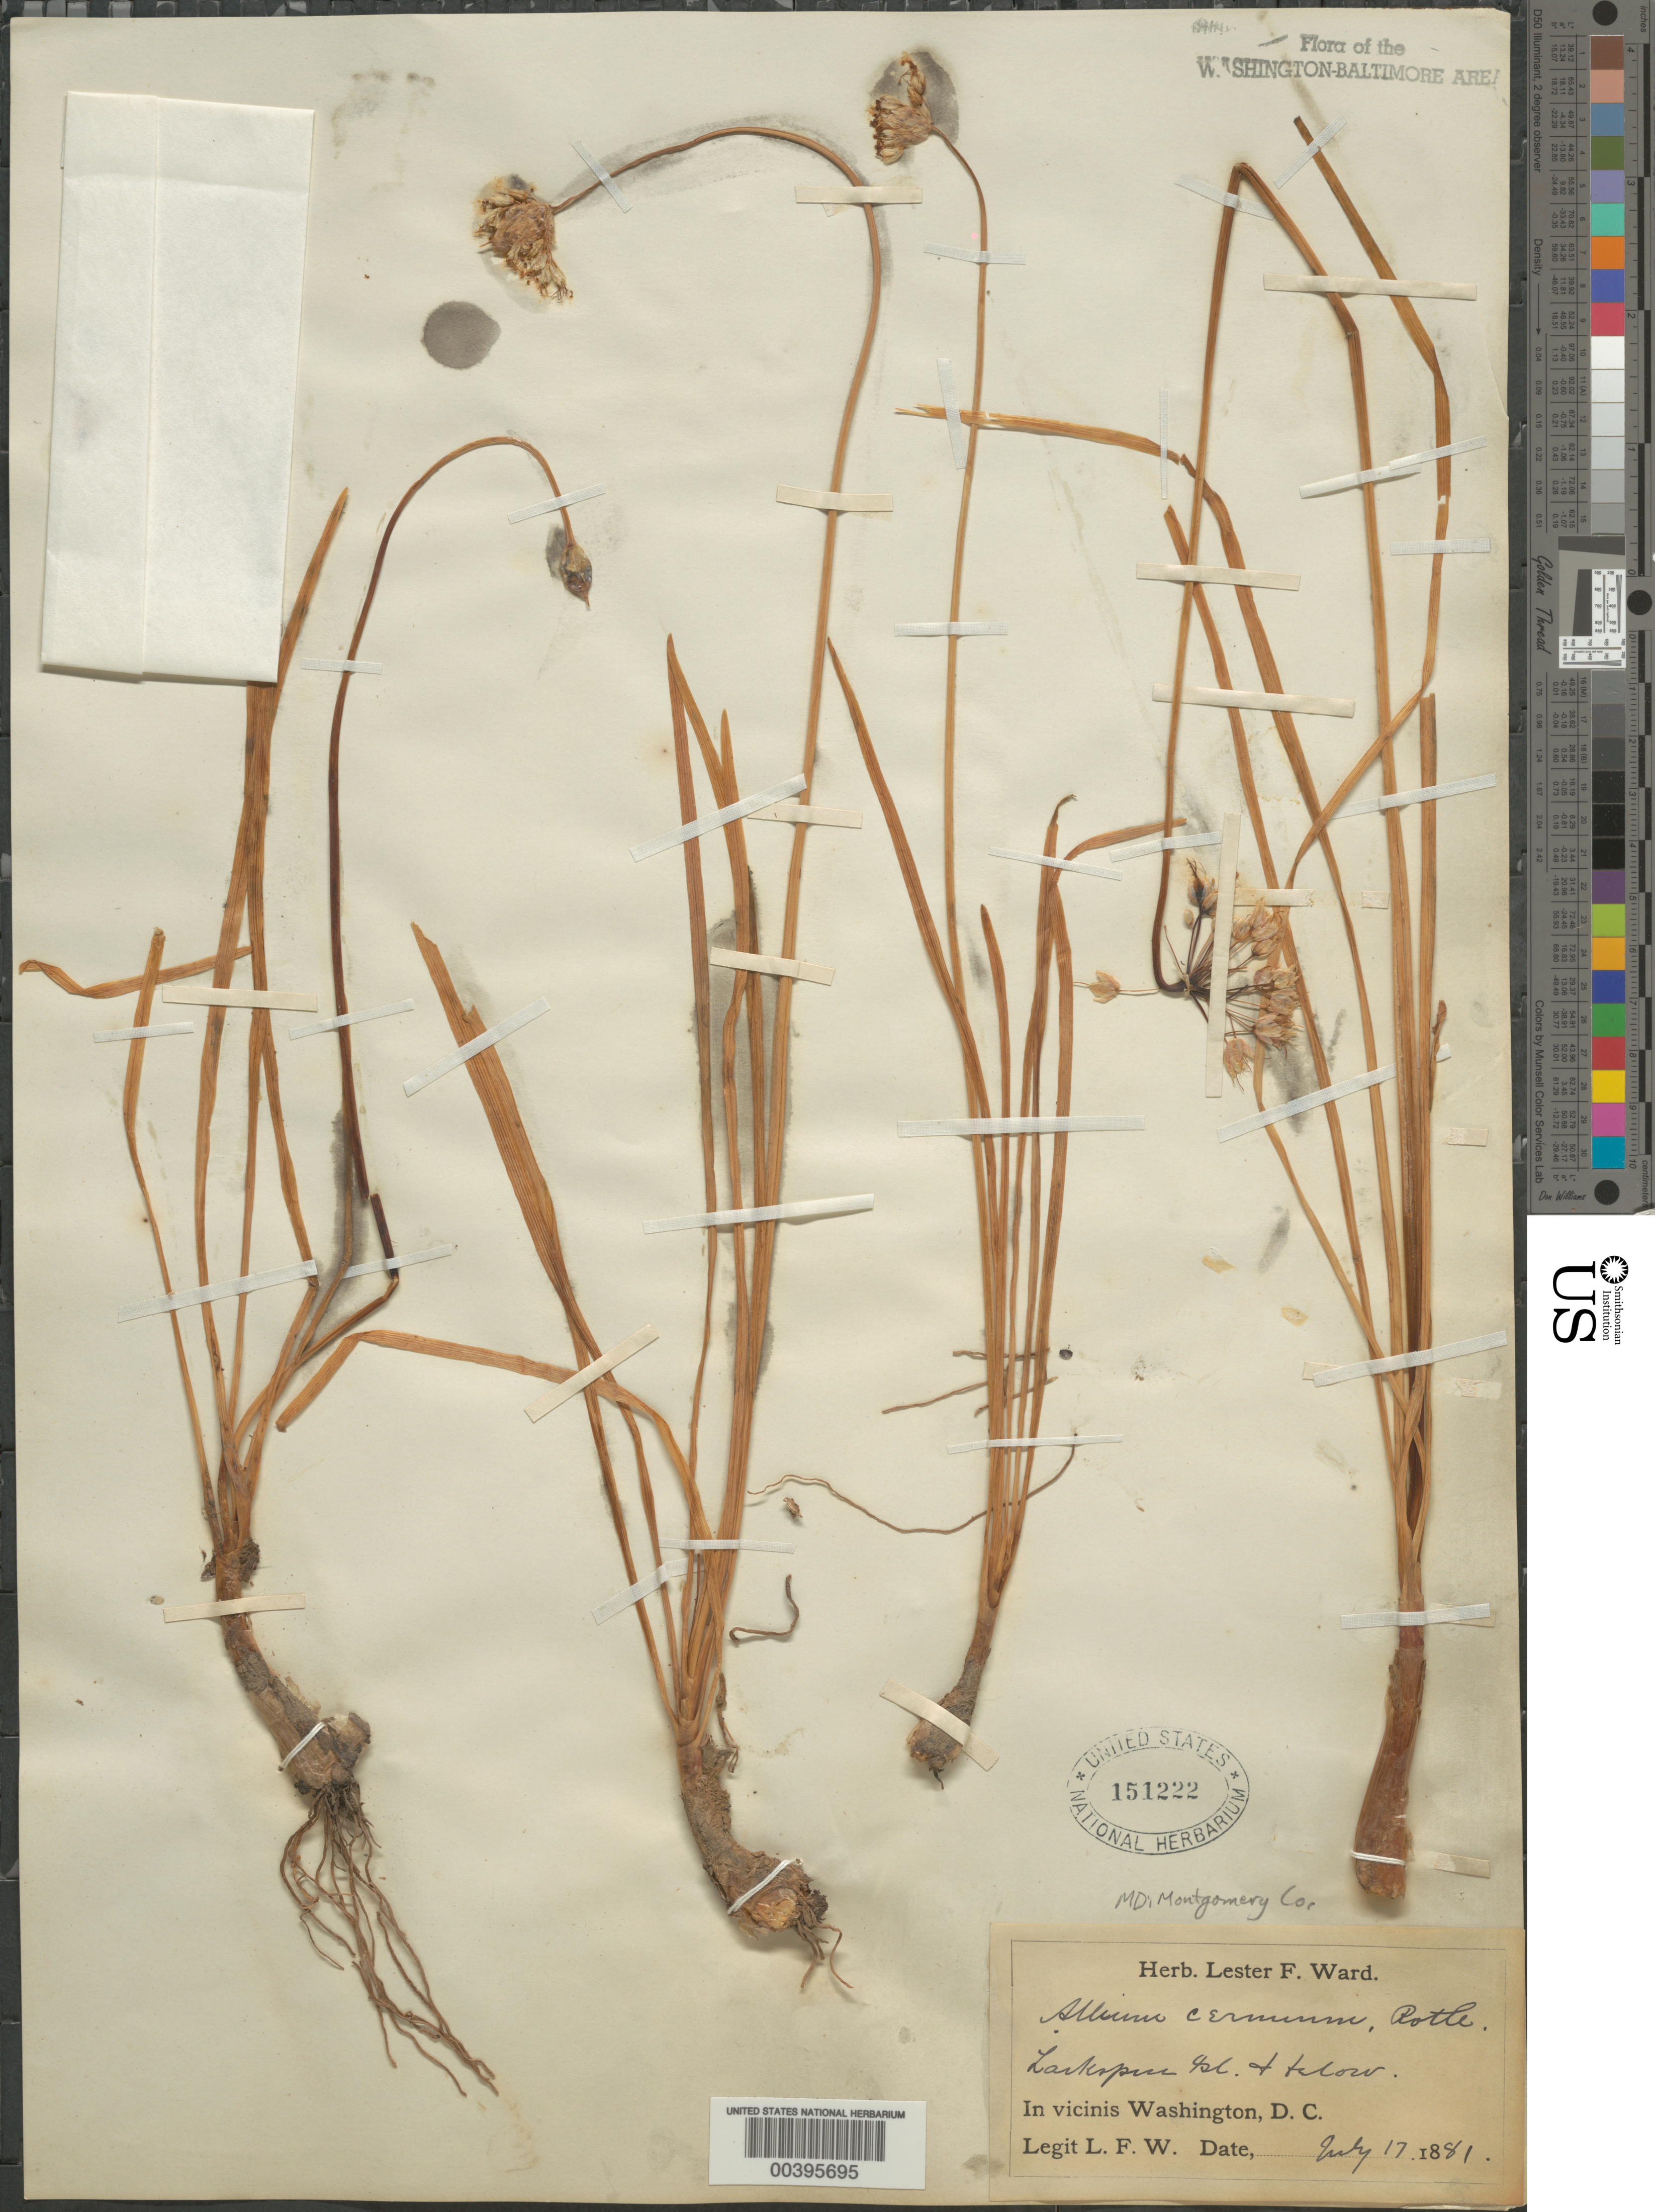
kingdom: Plantae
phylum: Tracheophyta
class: Liliopsida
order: Asparagales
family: Amaryllidaceae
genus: Allium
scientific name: Allium cernuum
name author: Roth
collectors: L. F. Ward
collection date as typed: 17 Jul 1881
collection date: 1881-07-17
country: United States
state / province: Maryland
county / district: Montgomery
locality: Larkspur Island and Below C. & O. Canal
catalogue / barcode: US 151222